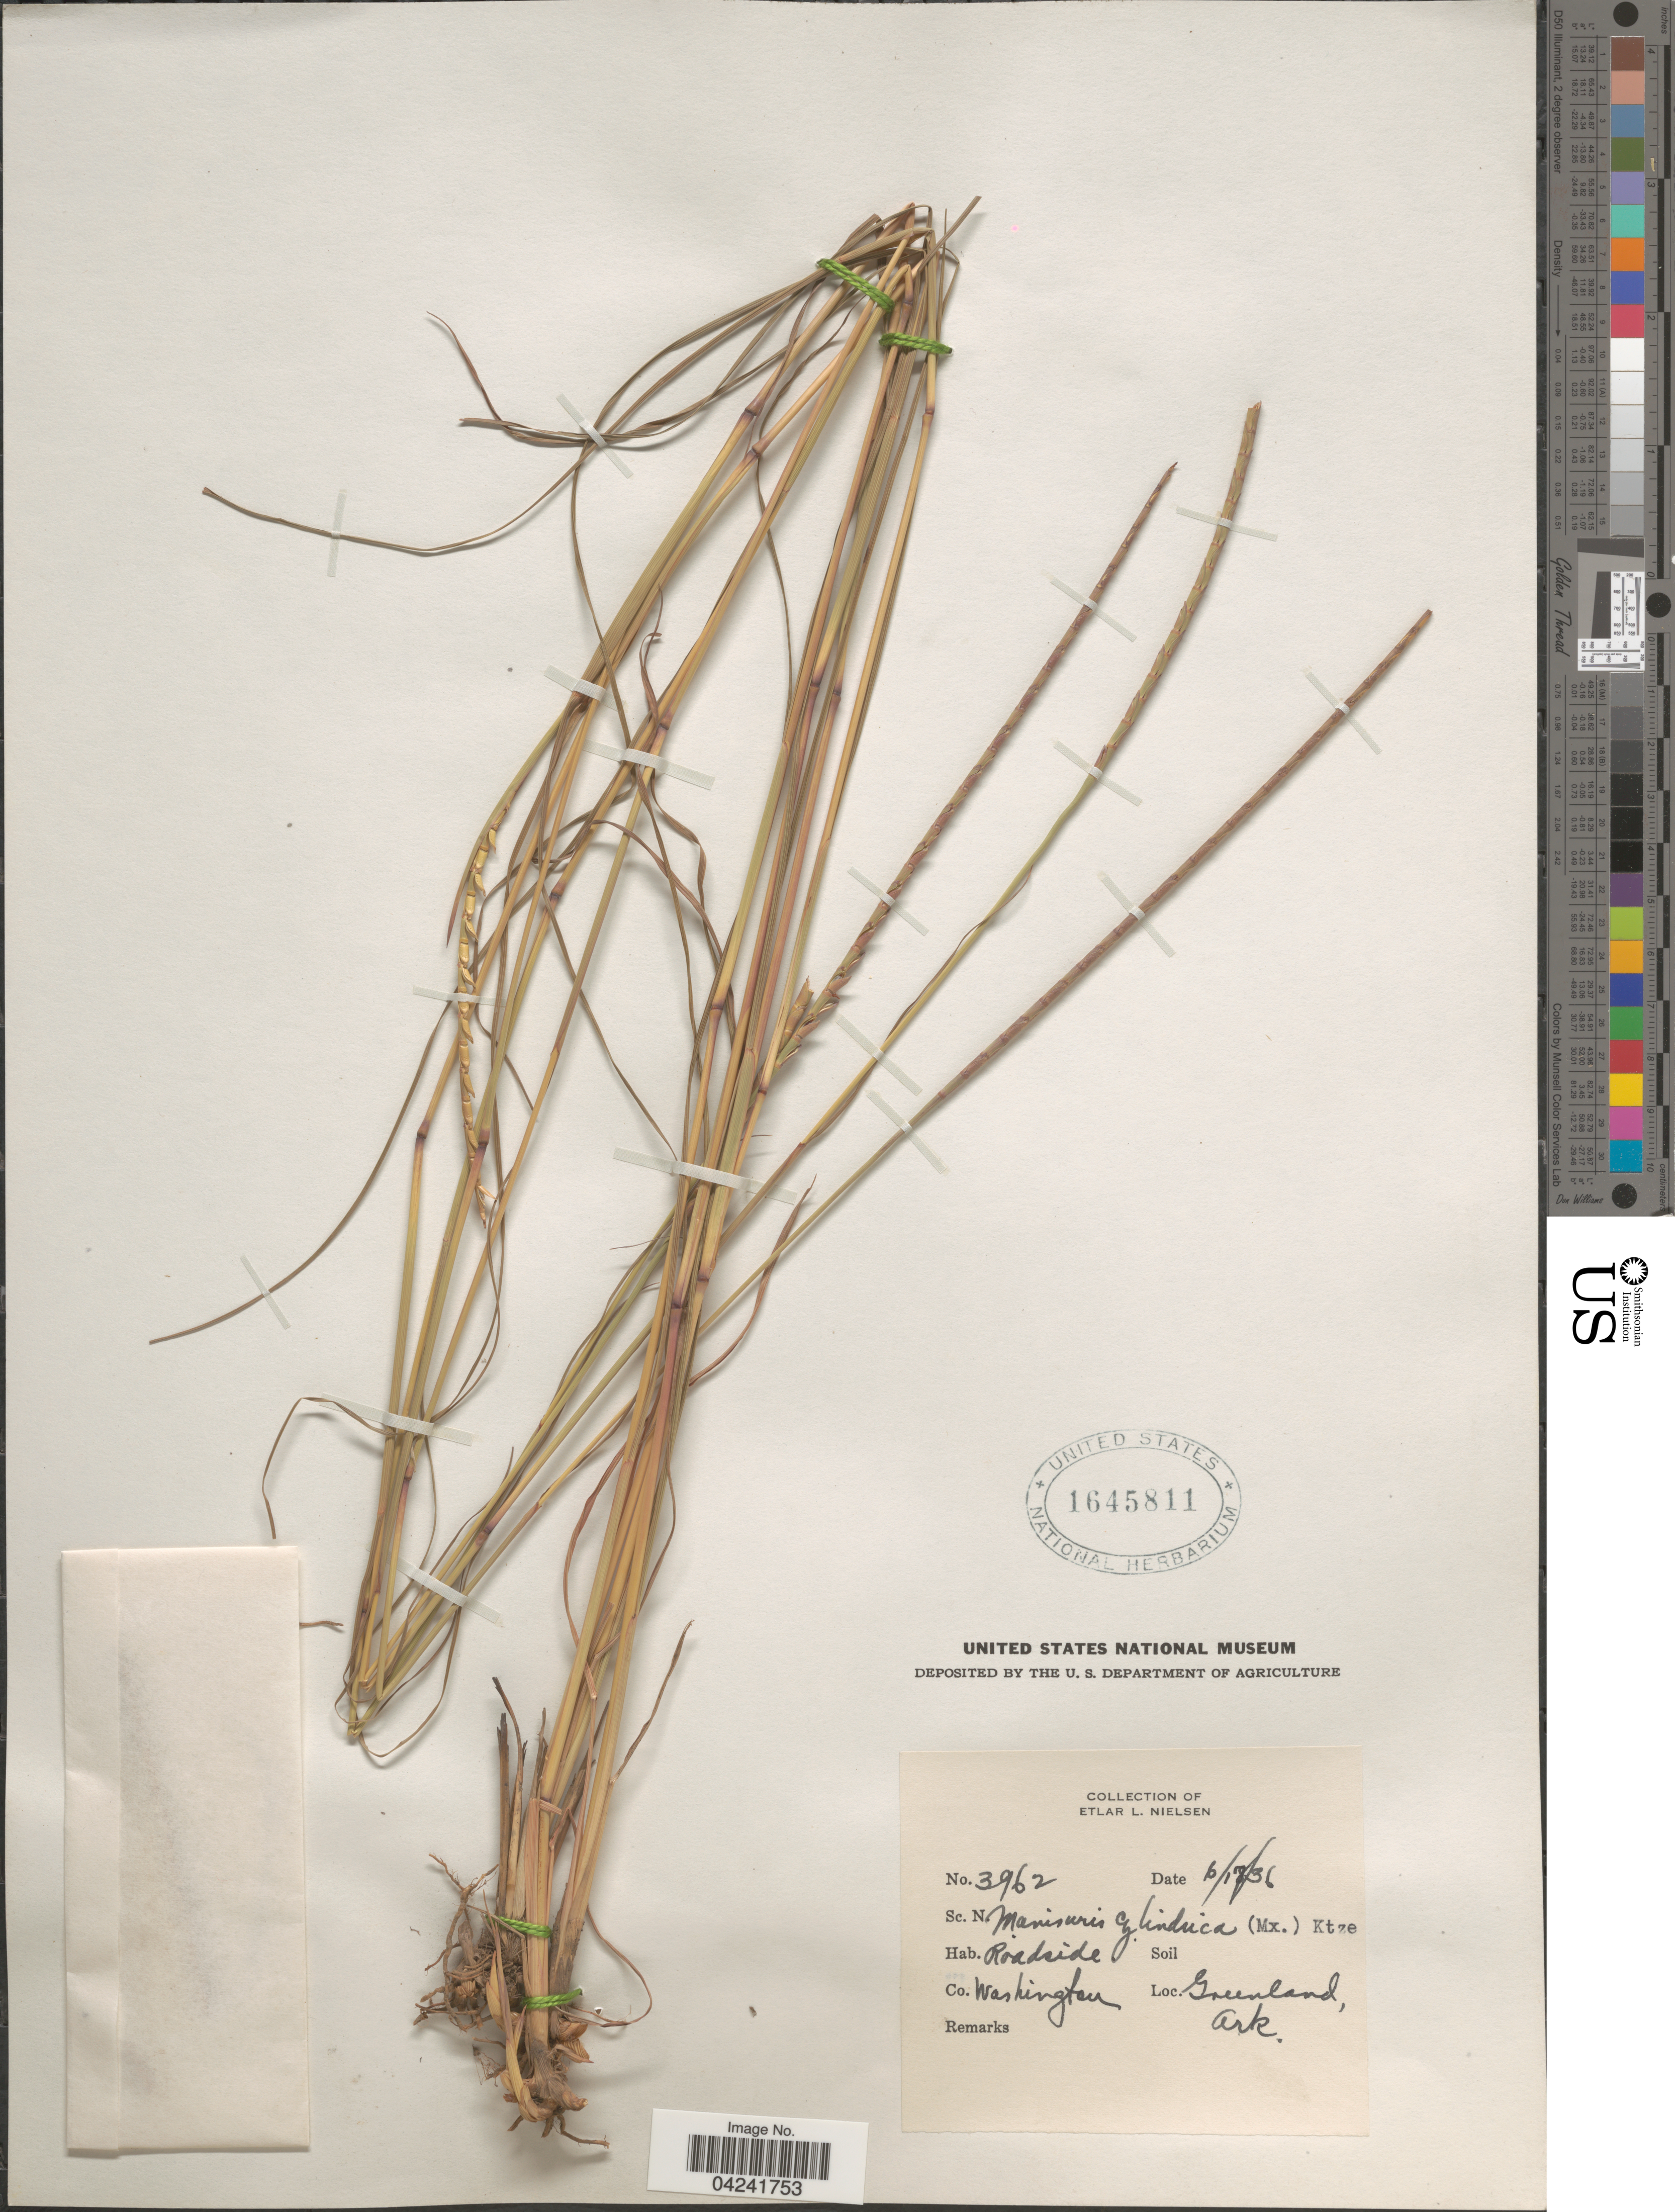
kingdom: Plantae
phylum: Tracheophyta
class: Liliopsida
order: Poales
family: Poaceae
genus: Mnesithea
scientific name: Mnesithea cylindrica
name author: (Michx.) de Koning & Sosef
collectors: E. L. Nielsen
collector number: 3962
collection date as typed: Transcribed d/m/y: 17/6/36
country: United States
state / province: Arkansas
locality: Co. Washington. Greenland.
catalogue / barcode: US 1645811